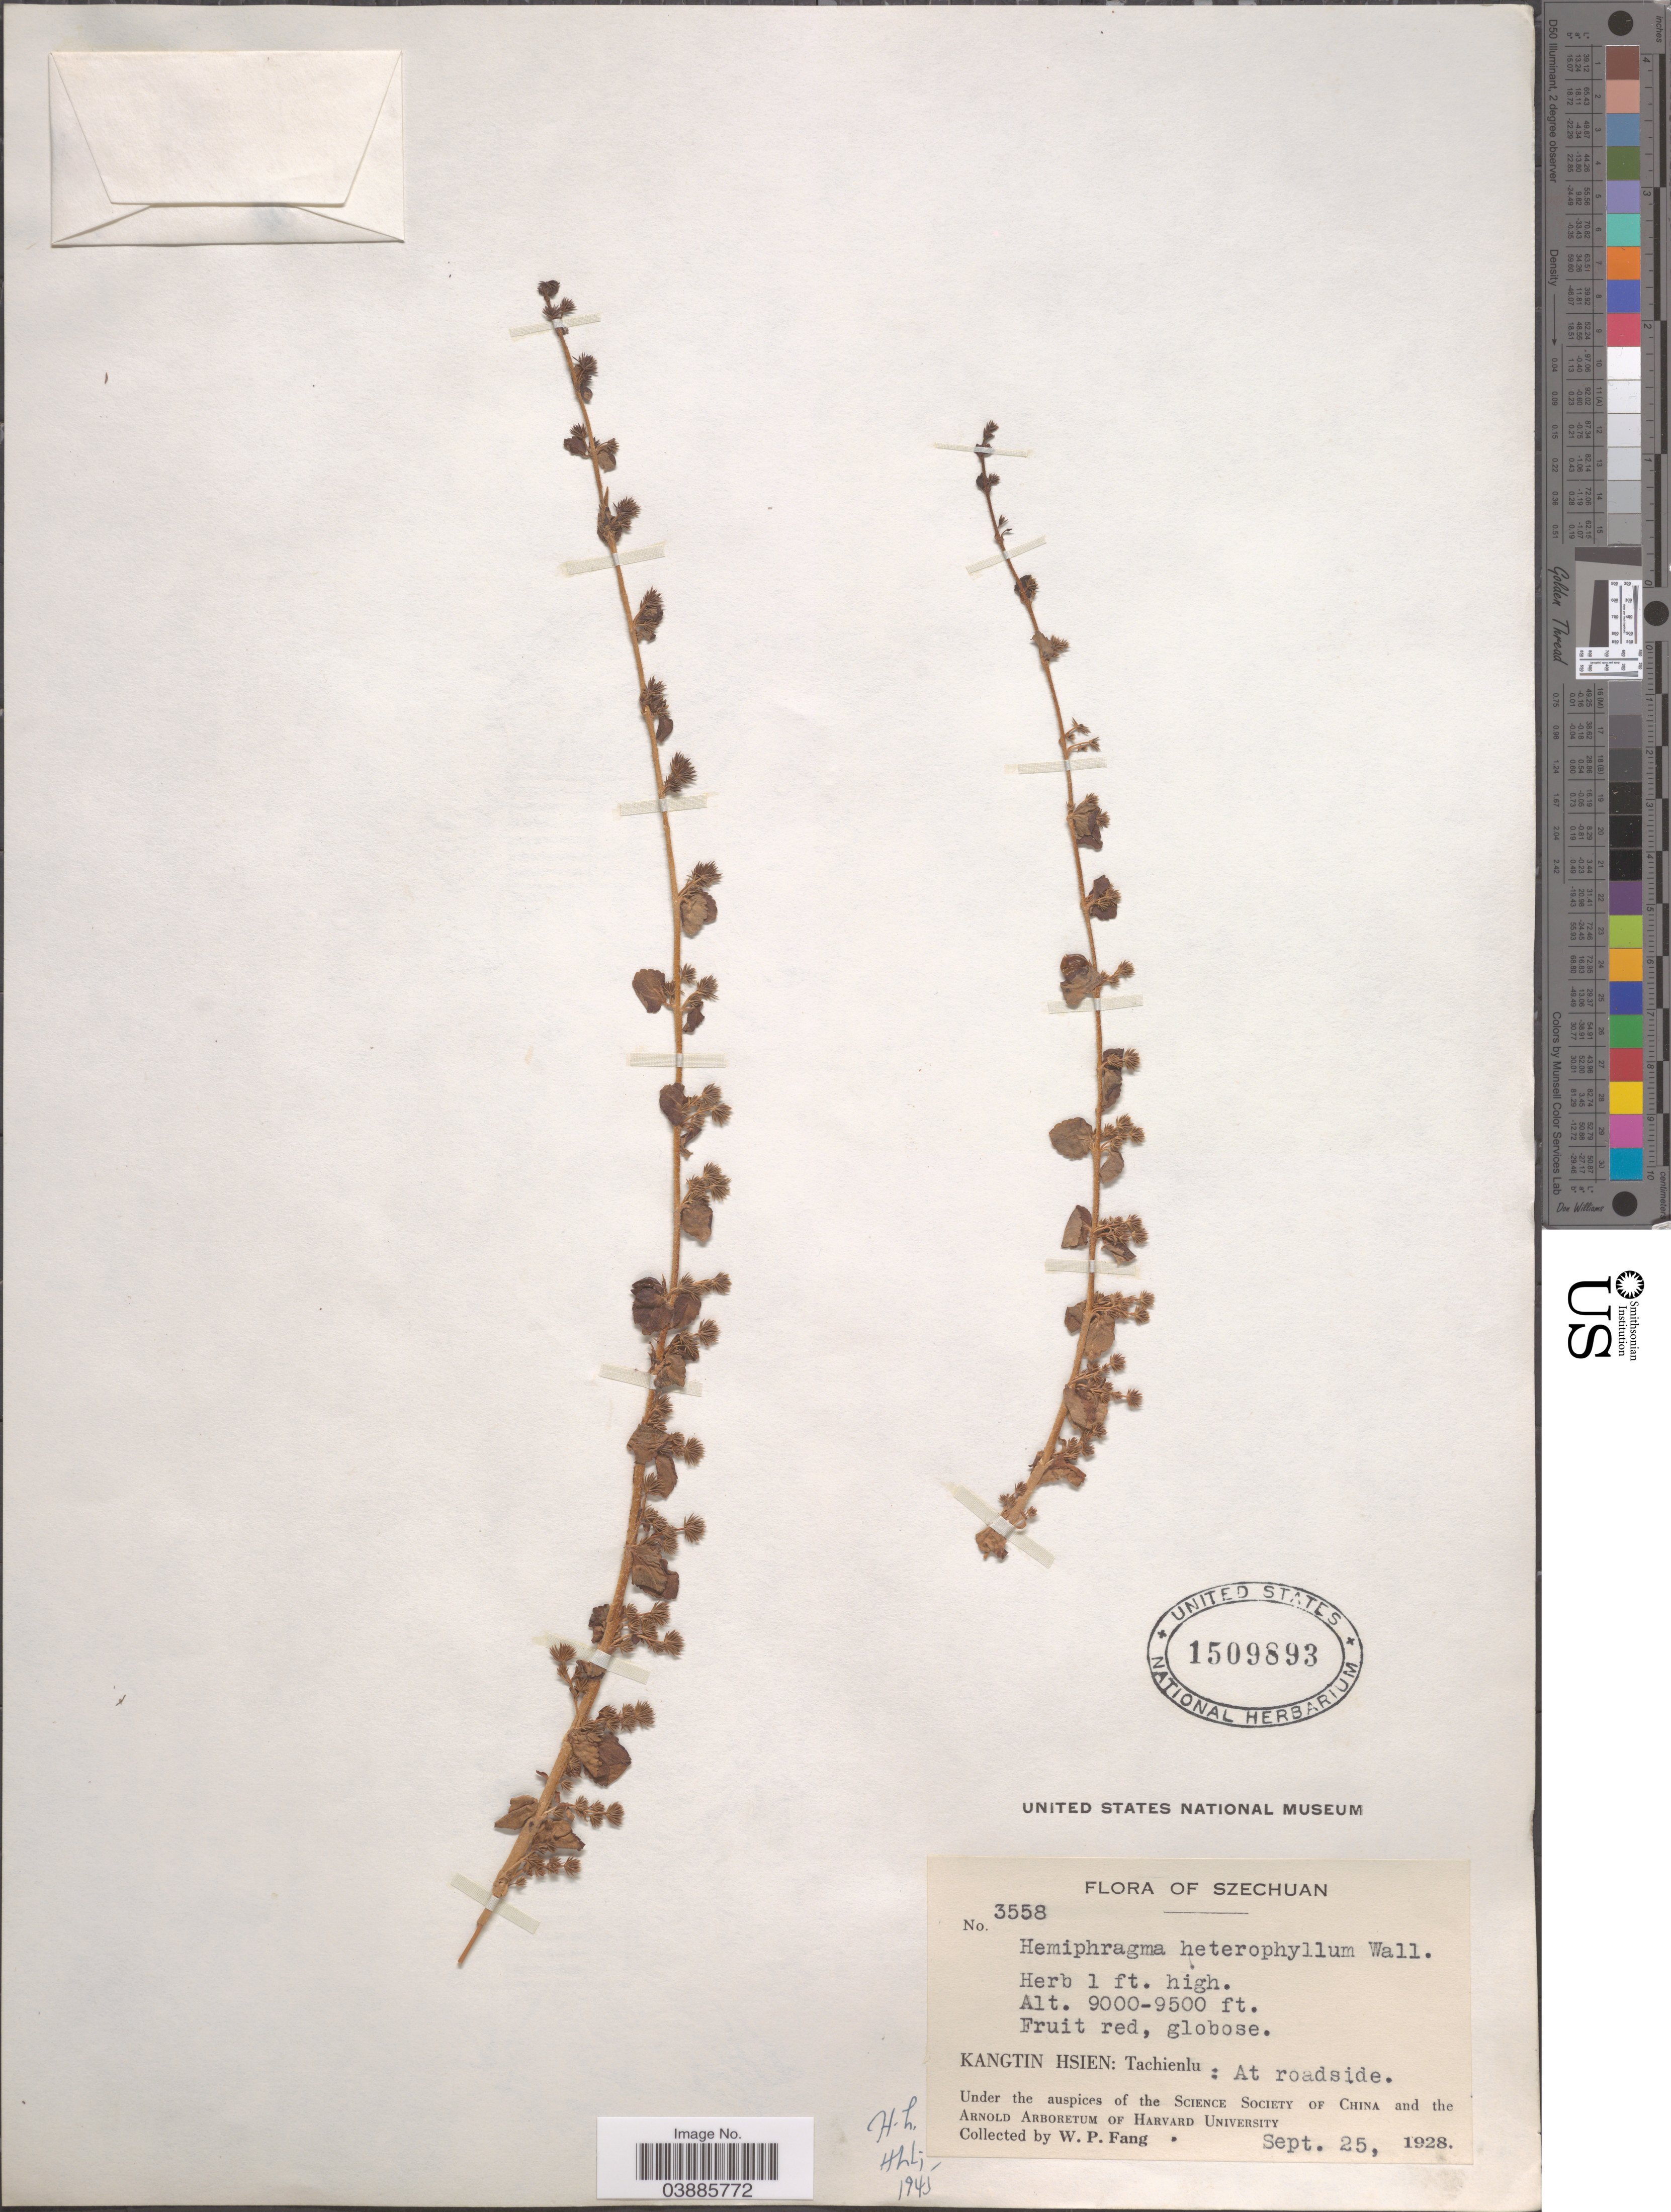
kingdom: Plantae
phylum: Tracheophyta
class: Magnoliopsida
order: Lamiales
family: Plantaginaceae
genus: Hemiphragma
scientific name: Hemiphragma heterophyllum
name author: Wall.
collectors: W. P. Fang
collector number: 3558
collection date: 1928-09-25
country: China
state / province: Sichuan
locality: Szechuan. Kangtin Hsien: Tachienlu: At roadside.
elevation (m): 2743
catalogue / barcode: US 1509893